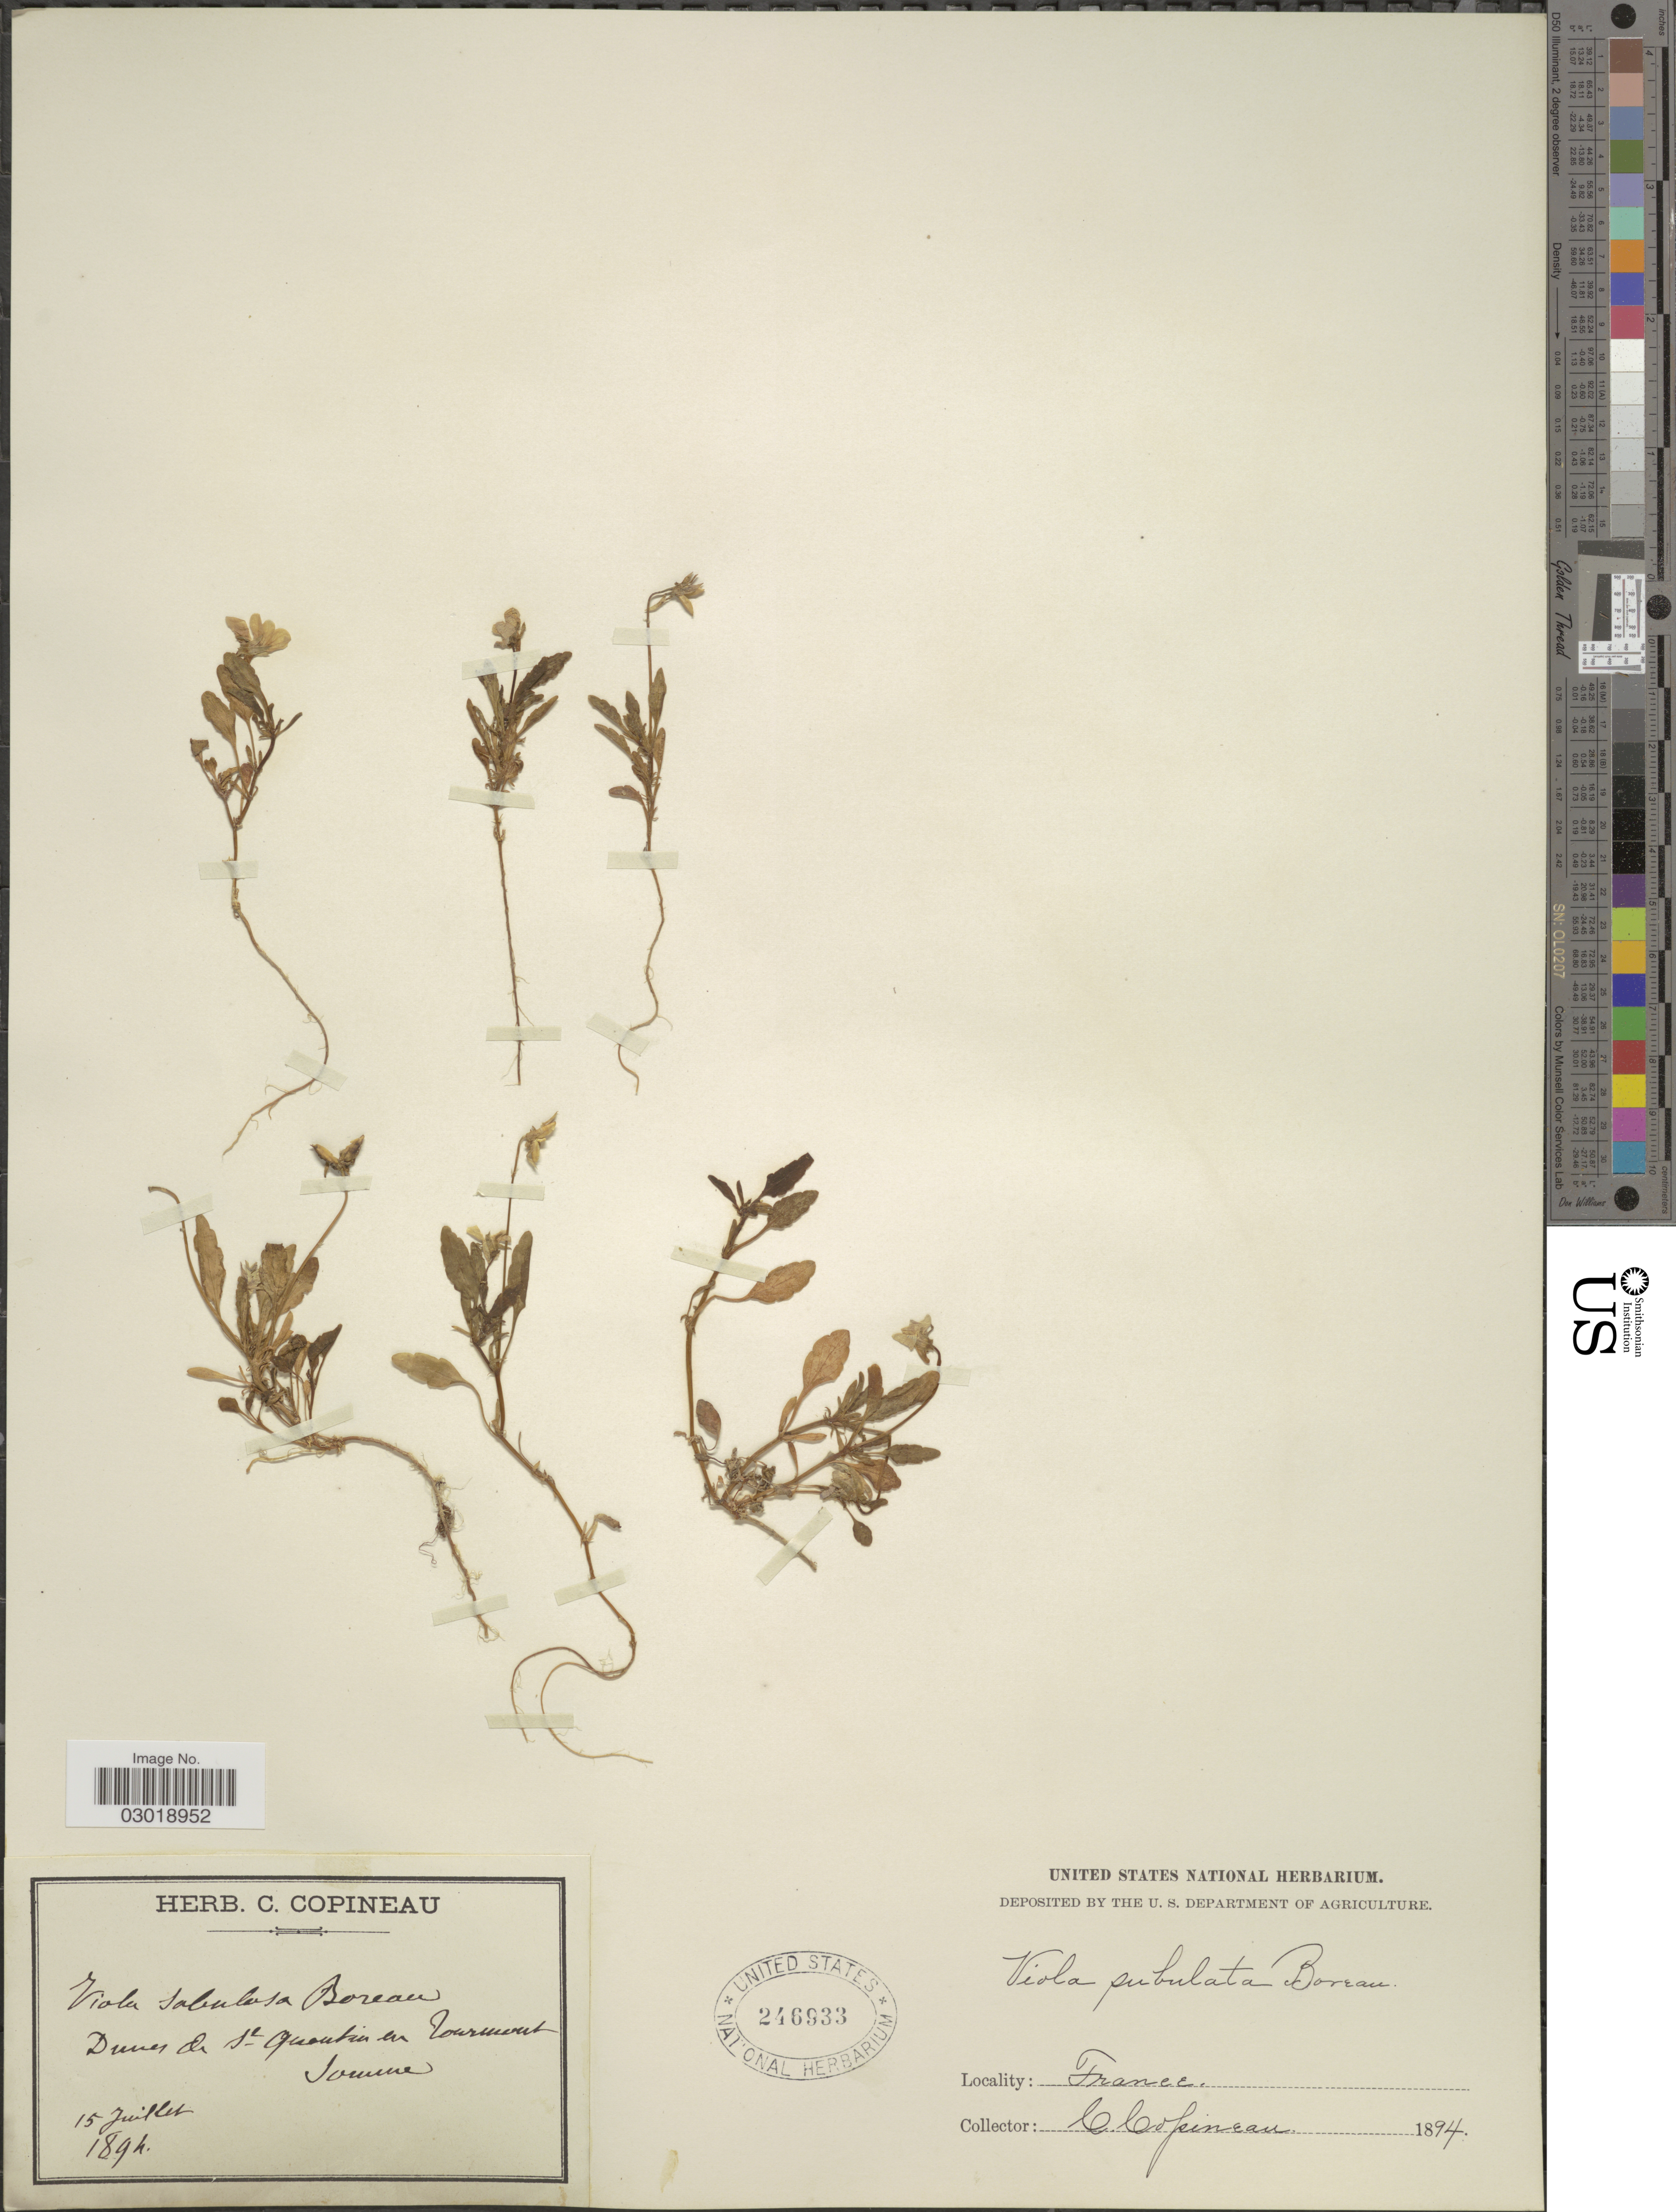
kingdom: Plantae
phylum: Tracheophyta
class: Magnoliopsida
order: Malpighiales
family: Violaceae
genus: Viola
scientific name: Viola sabulosa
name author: Boreau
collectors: C. Copineau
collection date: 1894-07-15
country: France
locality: Dunes de St Quantin en Tourmont. Somme.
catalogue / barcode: US 246933